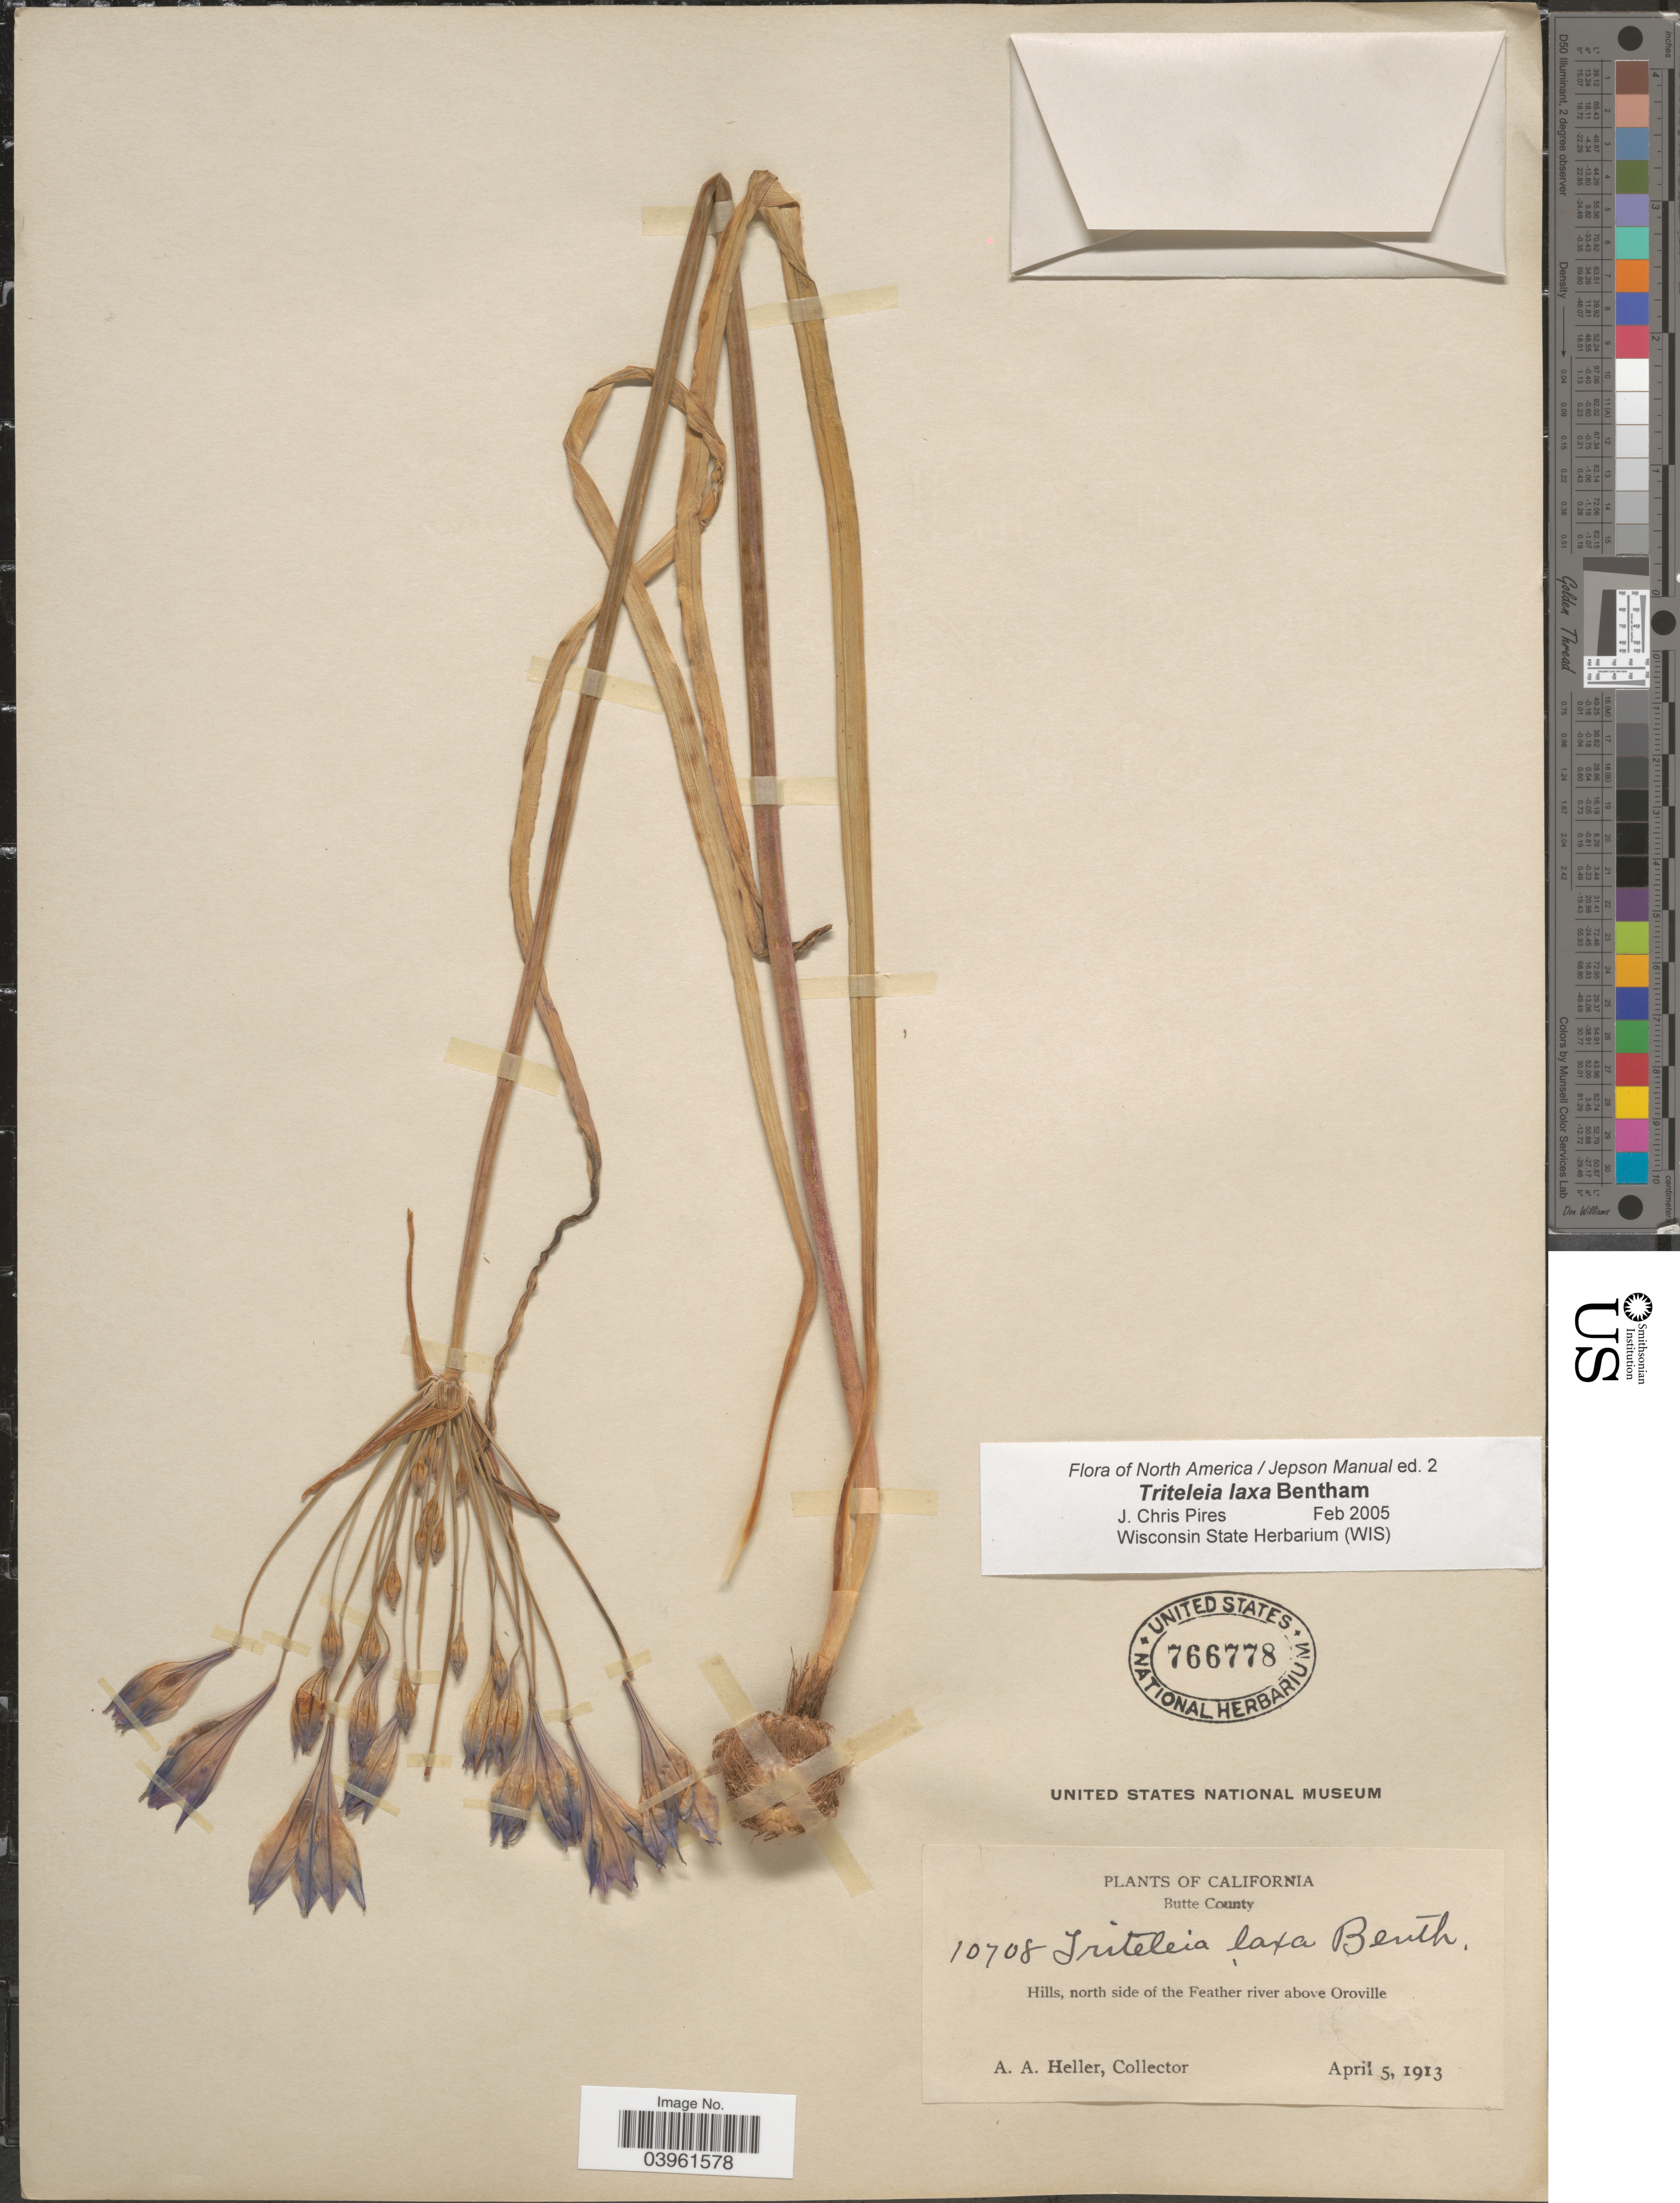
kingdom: Plantae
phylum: Tracheophyta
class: Liliopsida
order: Asparagales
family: Asparagaceae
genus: Triteleia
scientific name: Triteleia laxa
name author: Benth.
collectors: A. A. Heller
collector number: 10708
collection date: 1913-04-05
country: United States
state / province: California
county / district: Butte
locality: Butte County. Hills, north side of the Feather river above Oroville.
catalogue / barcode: US 766778